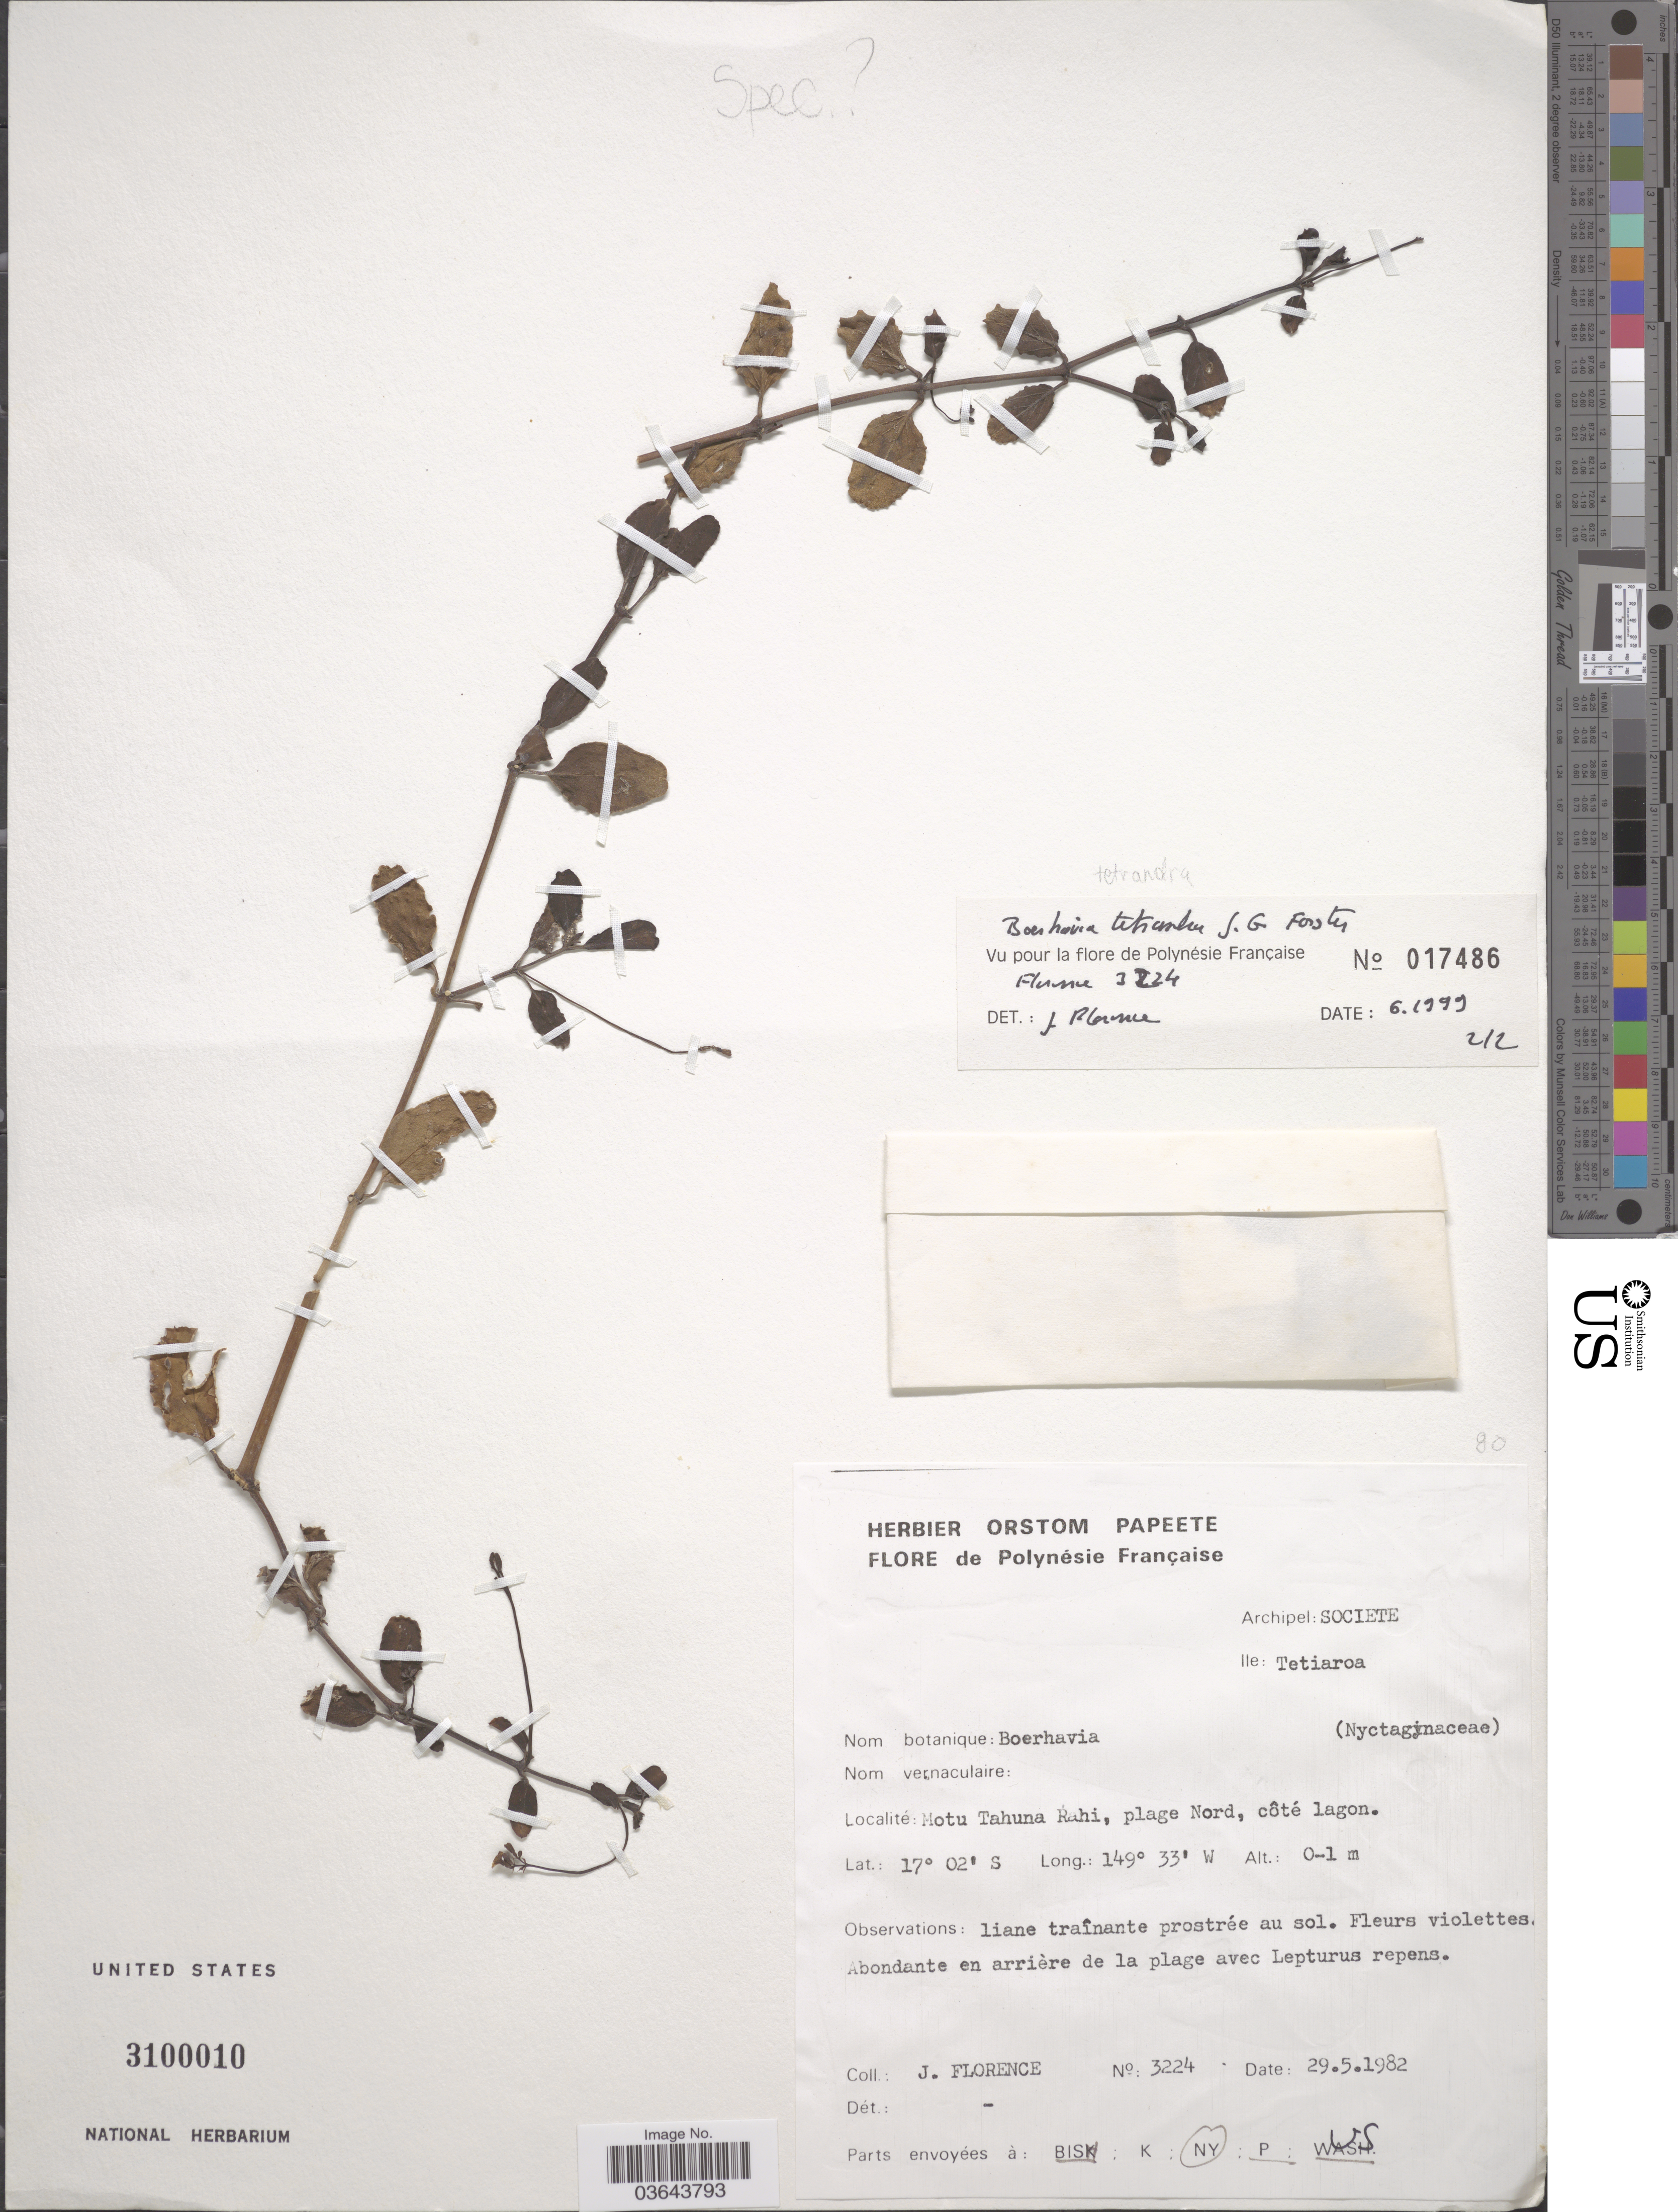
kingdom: Plantae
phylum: Tracheophyta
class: Magnoliopsida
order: Caryophyllales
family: Nyctaginaceae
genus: Boerhavia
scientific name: Boerhavia tetrandra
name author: G. Forst.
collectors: J. Florence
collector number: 3224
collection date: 1982-05-29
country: French Polynesia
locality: Archipel: Societe. Ile: Tetiaroa. Motu Tahuna Rahi, plage Nord, côté lagon.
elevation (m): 0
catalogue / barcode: US 3100010